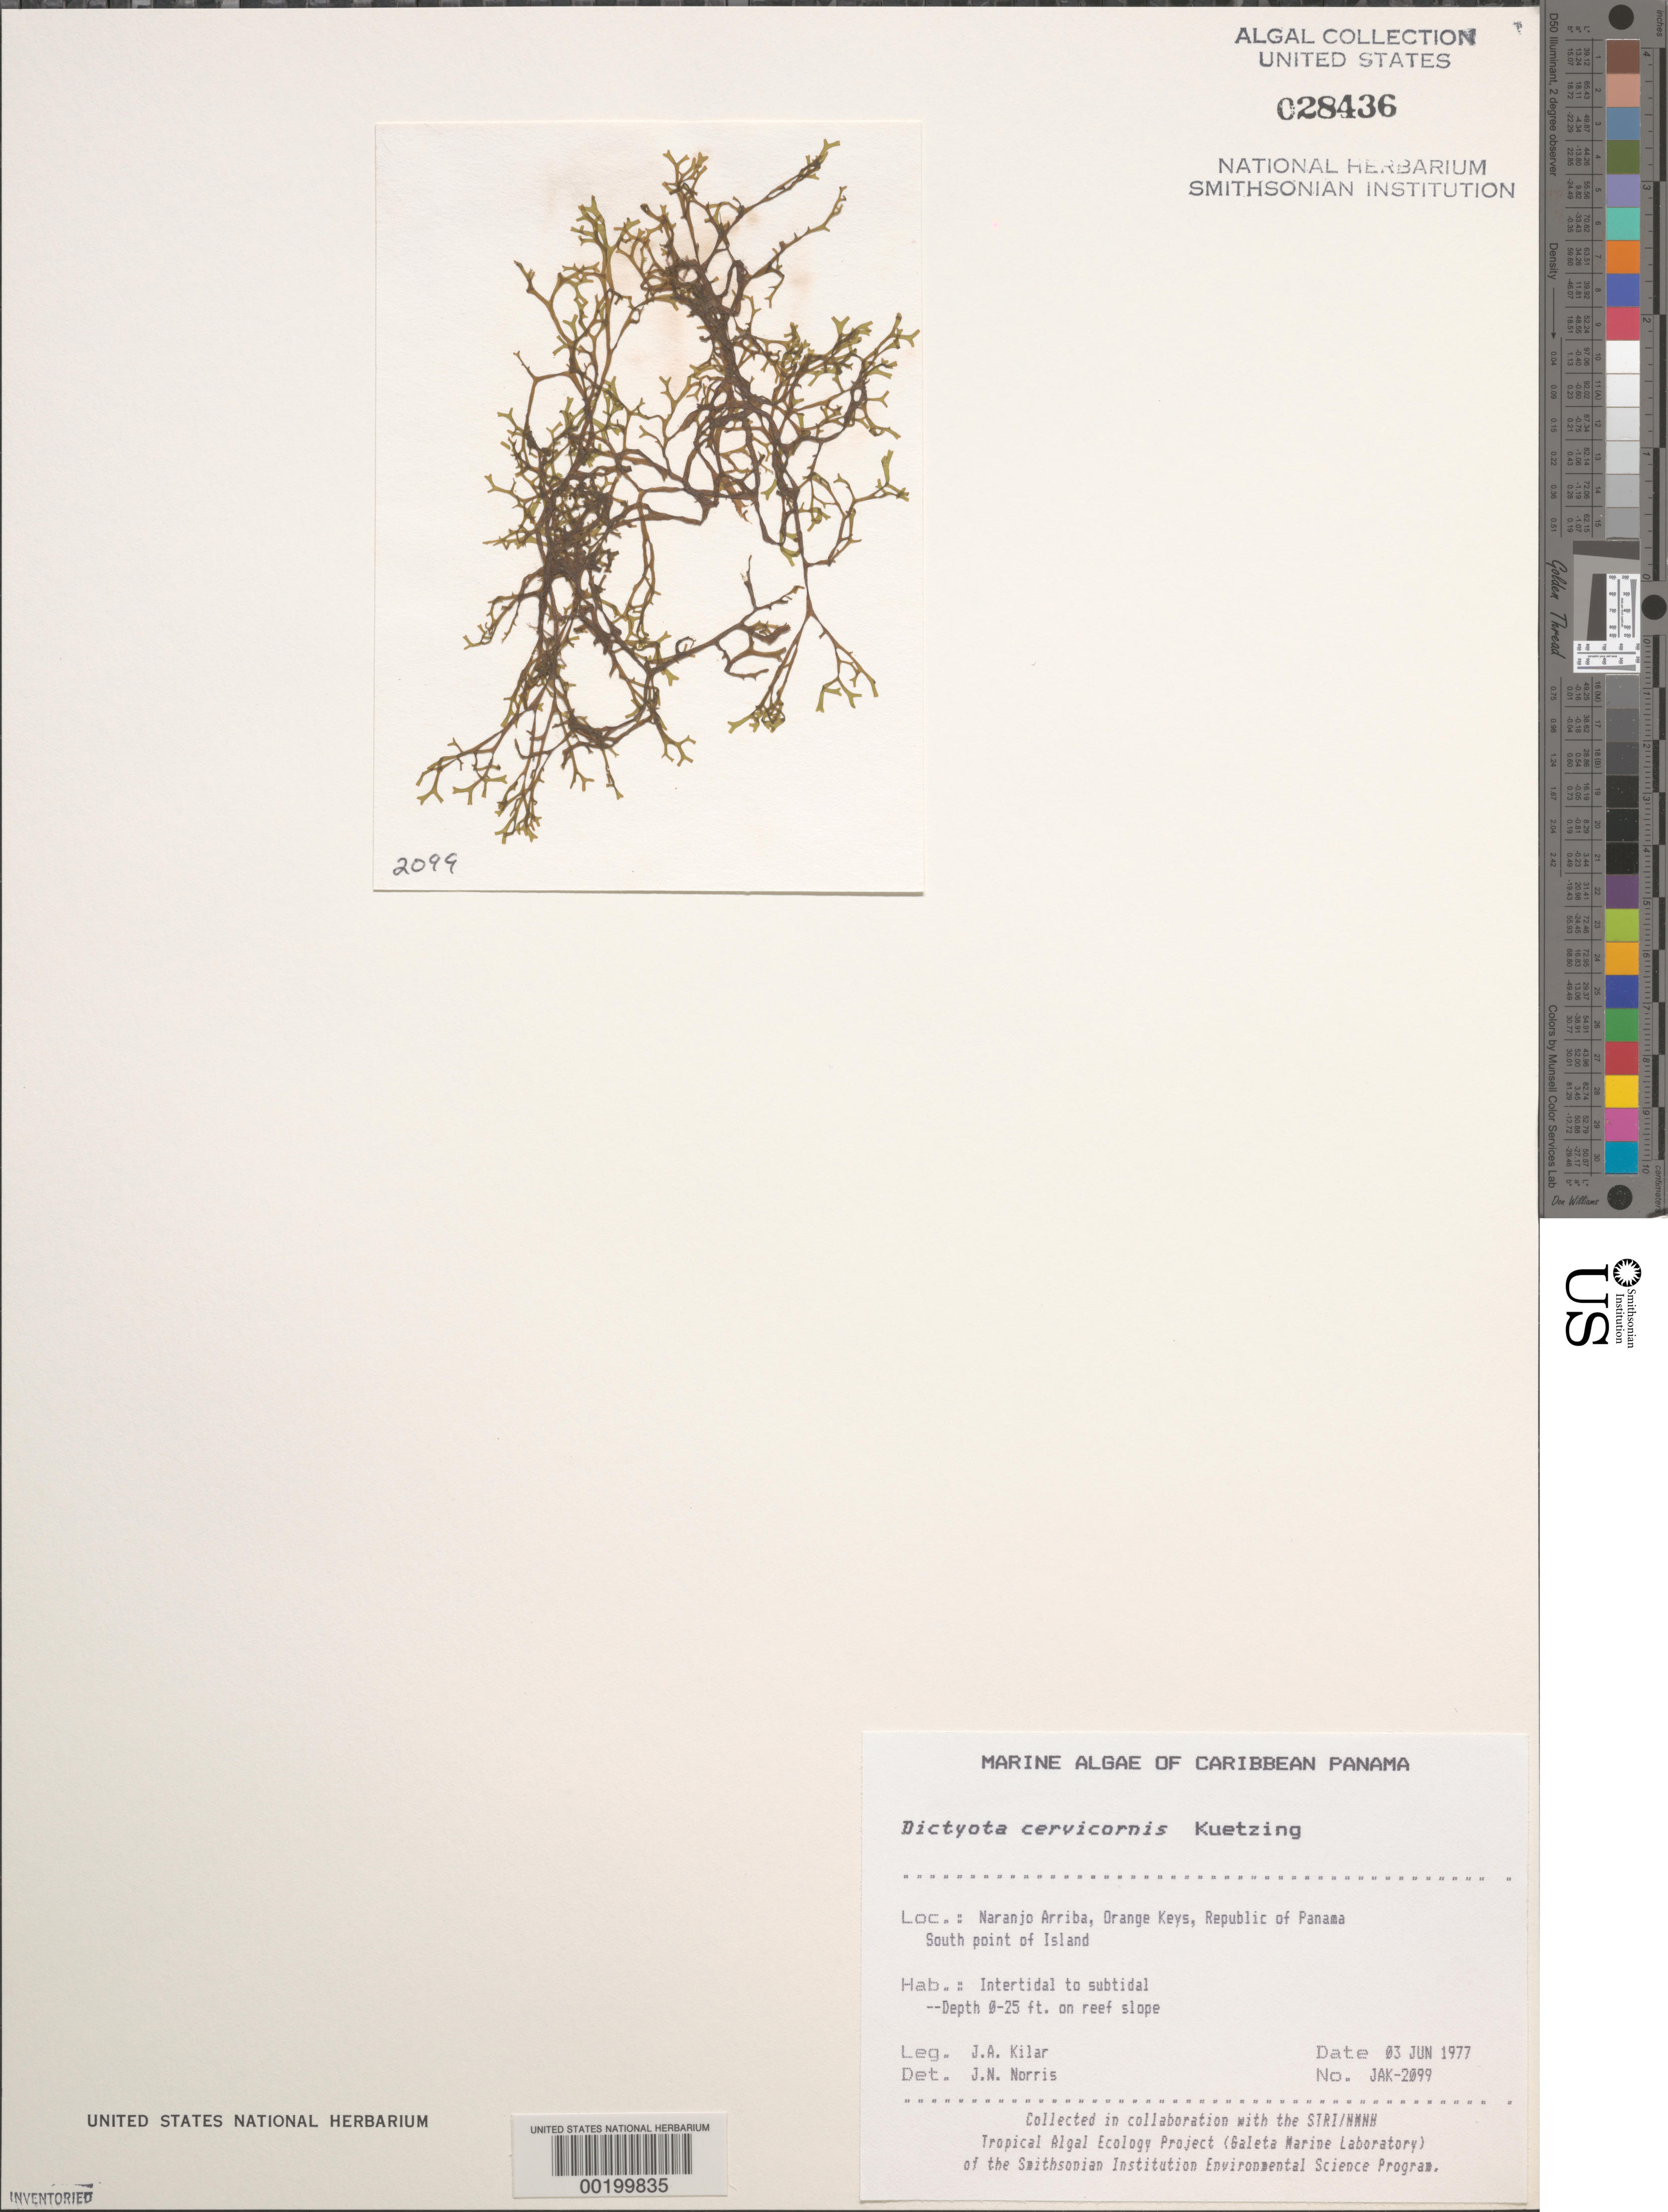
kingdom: Chromista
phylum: Ochrophyta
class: Phaeophyceae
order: Dictyotales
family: Dictyotaceae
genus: Dictyota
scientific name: Dictyota cervicornis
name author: Kütz.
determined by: Norris, James N.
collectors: J. A. Kilar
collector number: JAK-2099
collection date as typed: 03 Jun 1977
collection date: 1977-06-03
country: Panama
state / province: Colón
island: Naranjo Arriba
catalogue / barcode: US 28436